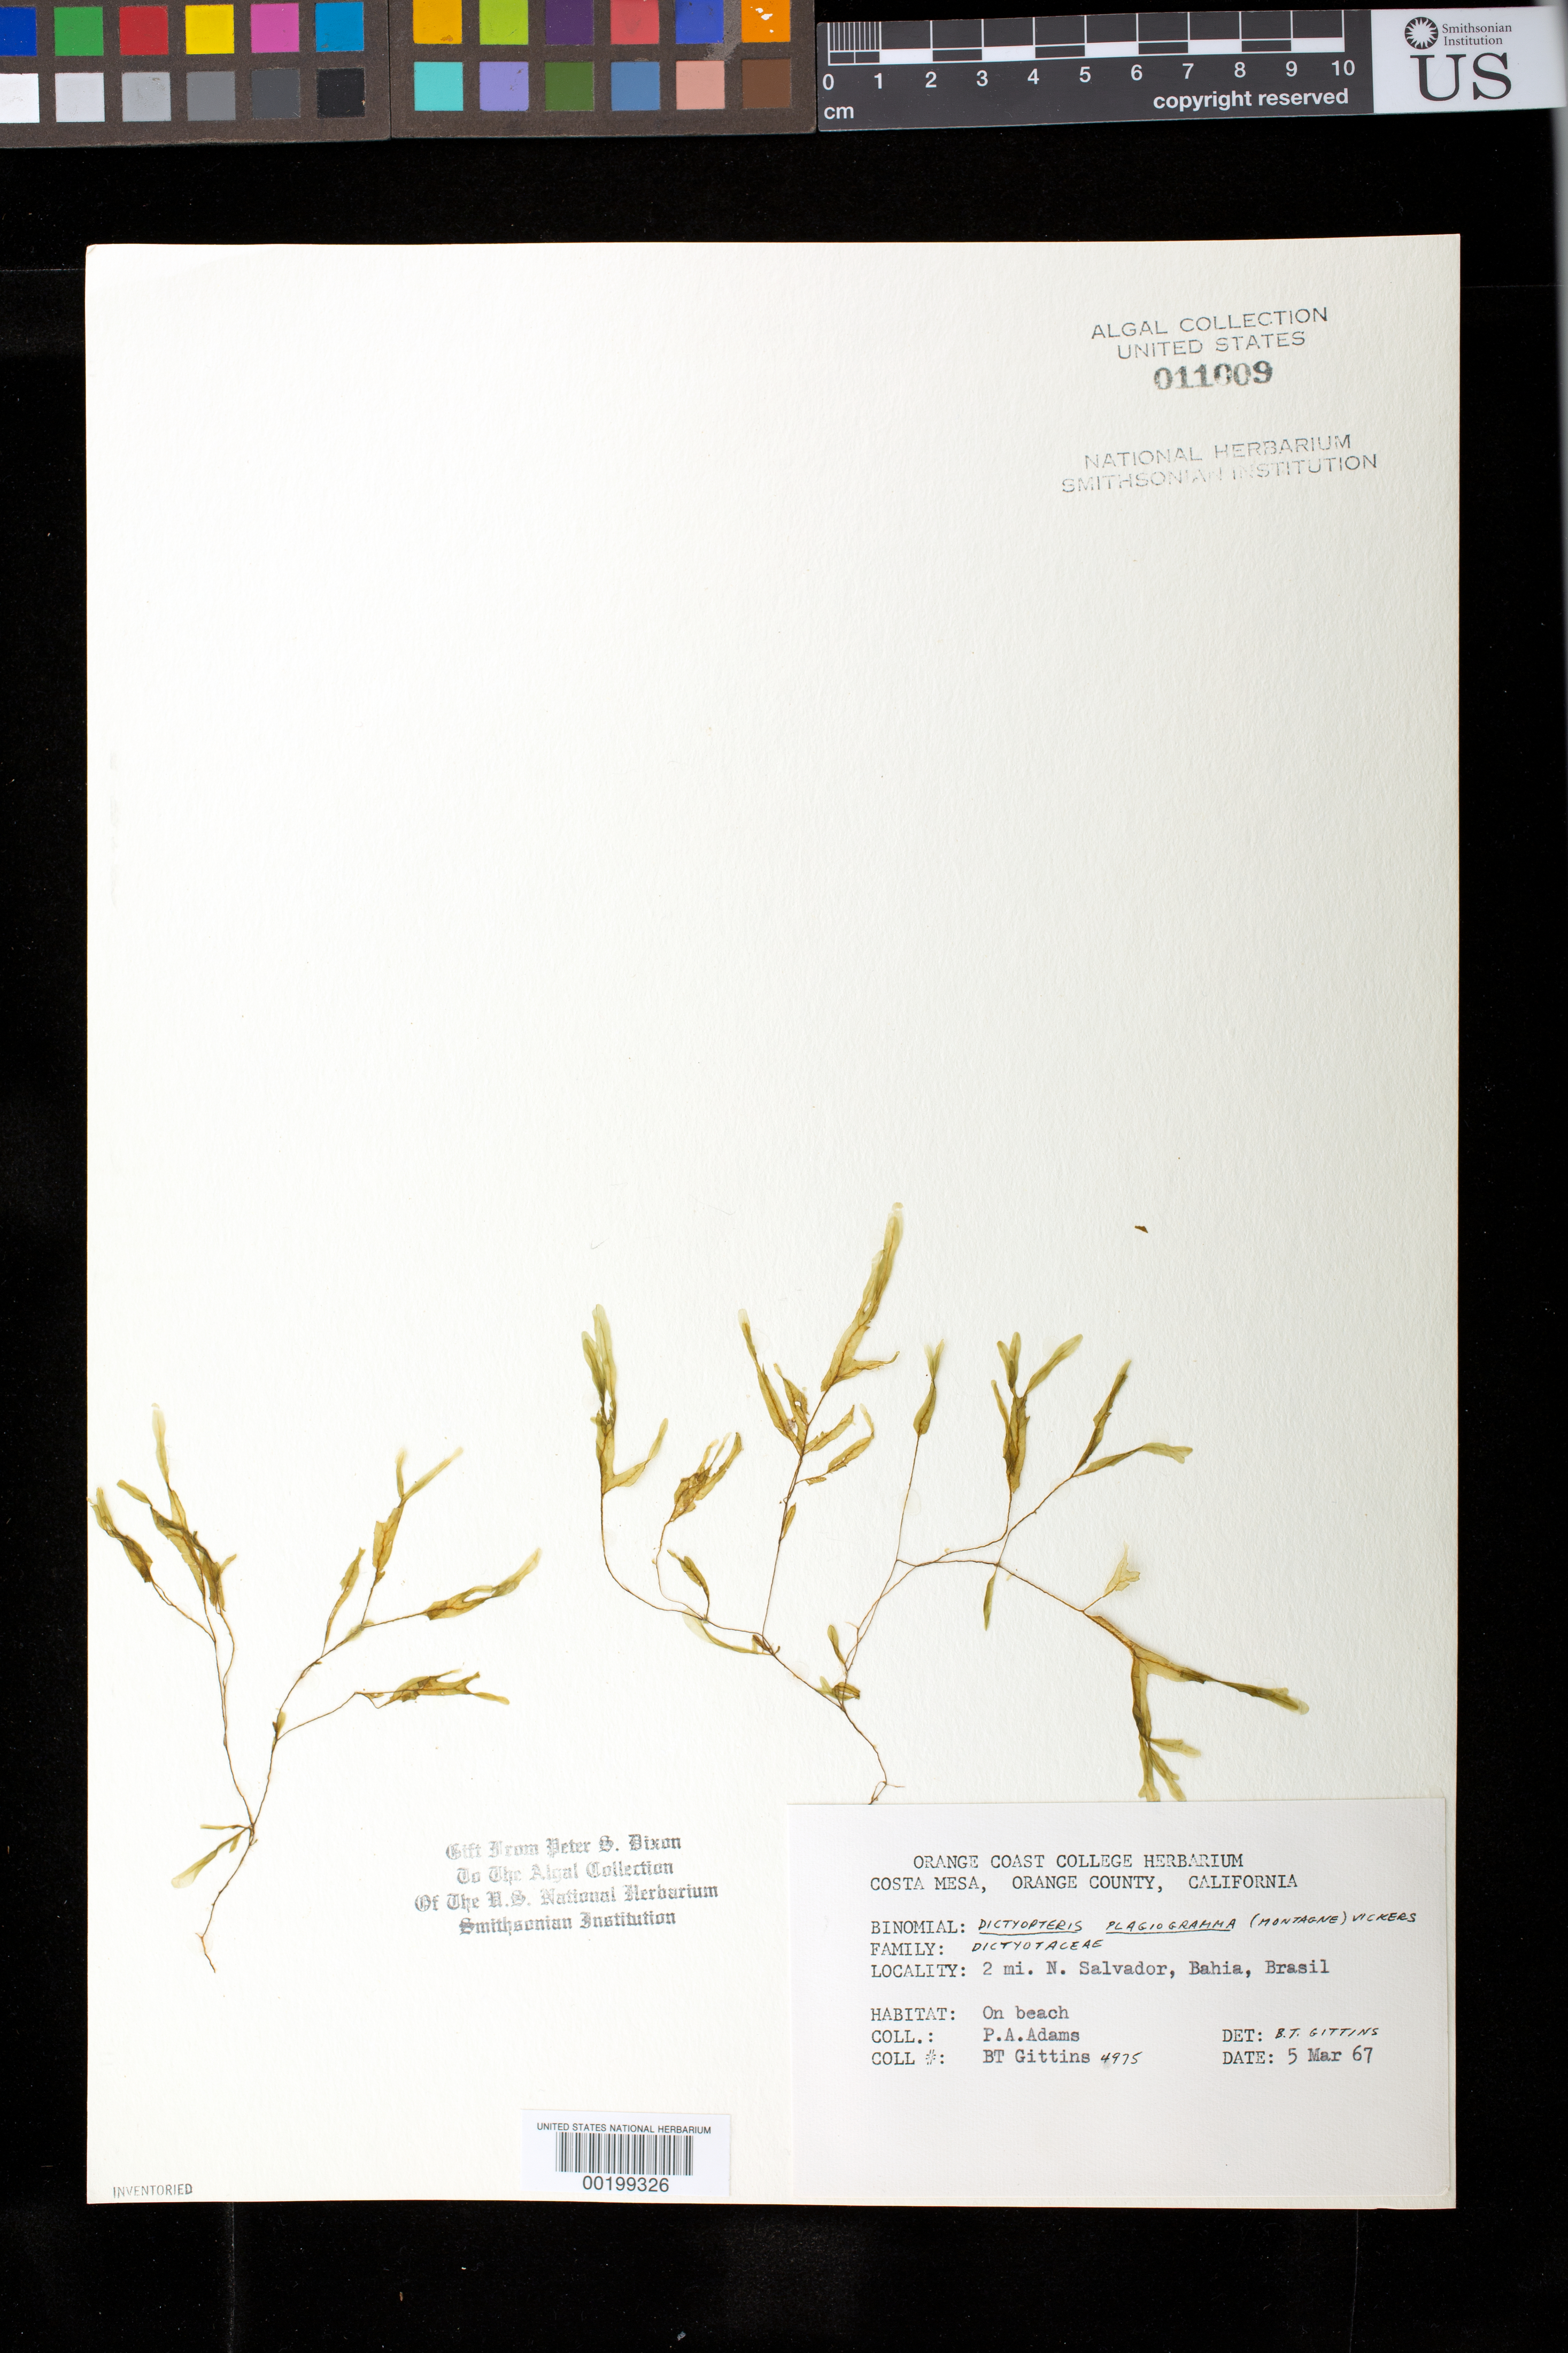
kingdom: Chromista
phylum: Ochrophyta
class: Phaeophyceae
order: Dictyotales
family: Dictyotaceae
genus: Dictyopteris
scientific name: Dictyopteris plagiogramma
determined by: Gittins, B. T.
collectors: P. A. Adams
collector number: Btg 4975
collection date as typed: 05 Mar 1967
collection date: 1967-03-05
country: Brazil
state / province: Bahia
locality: Two miles north of salvador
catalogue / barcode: US 11009